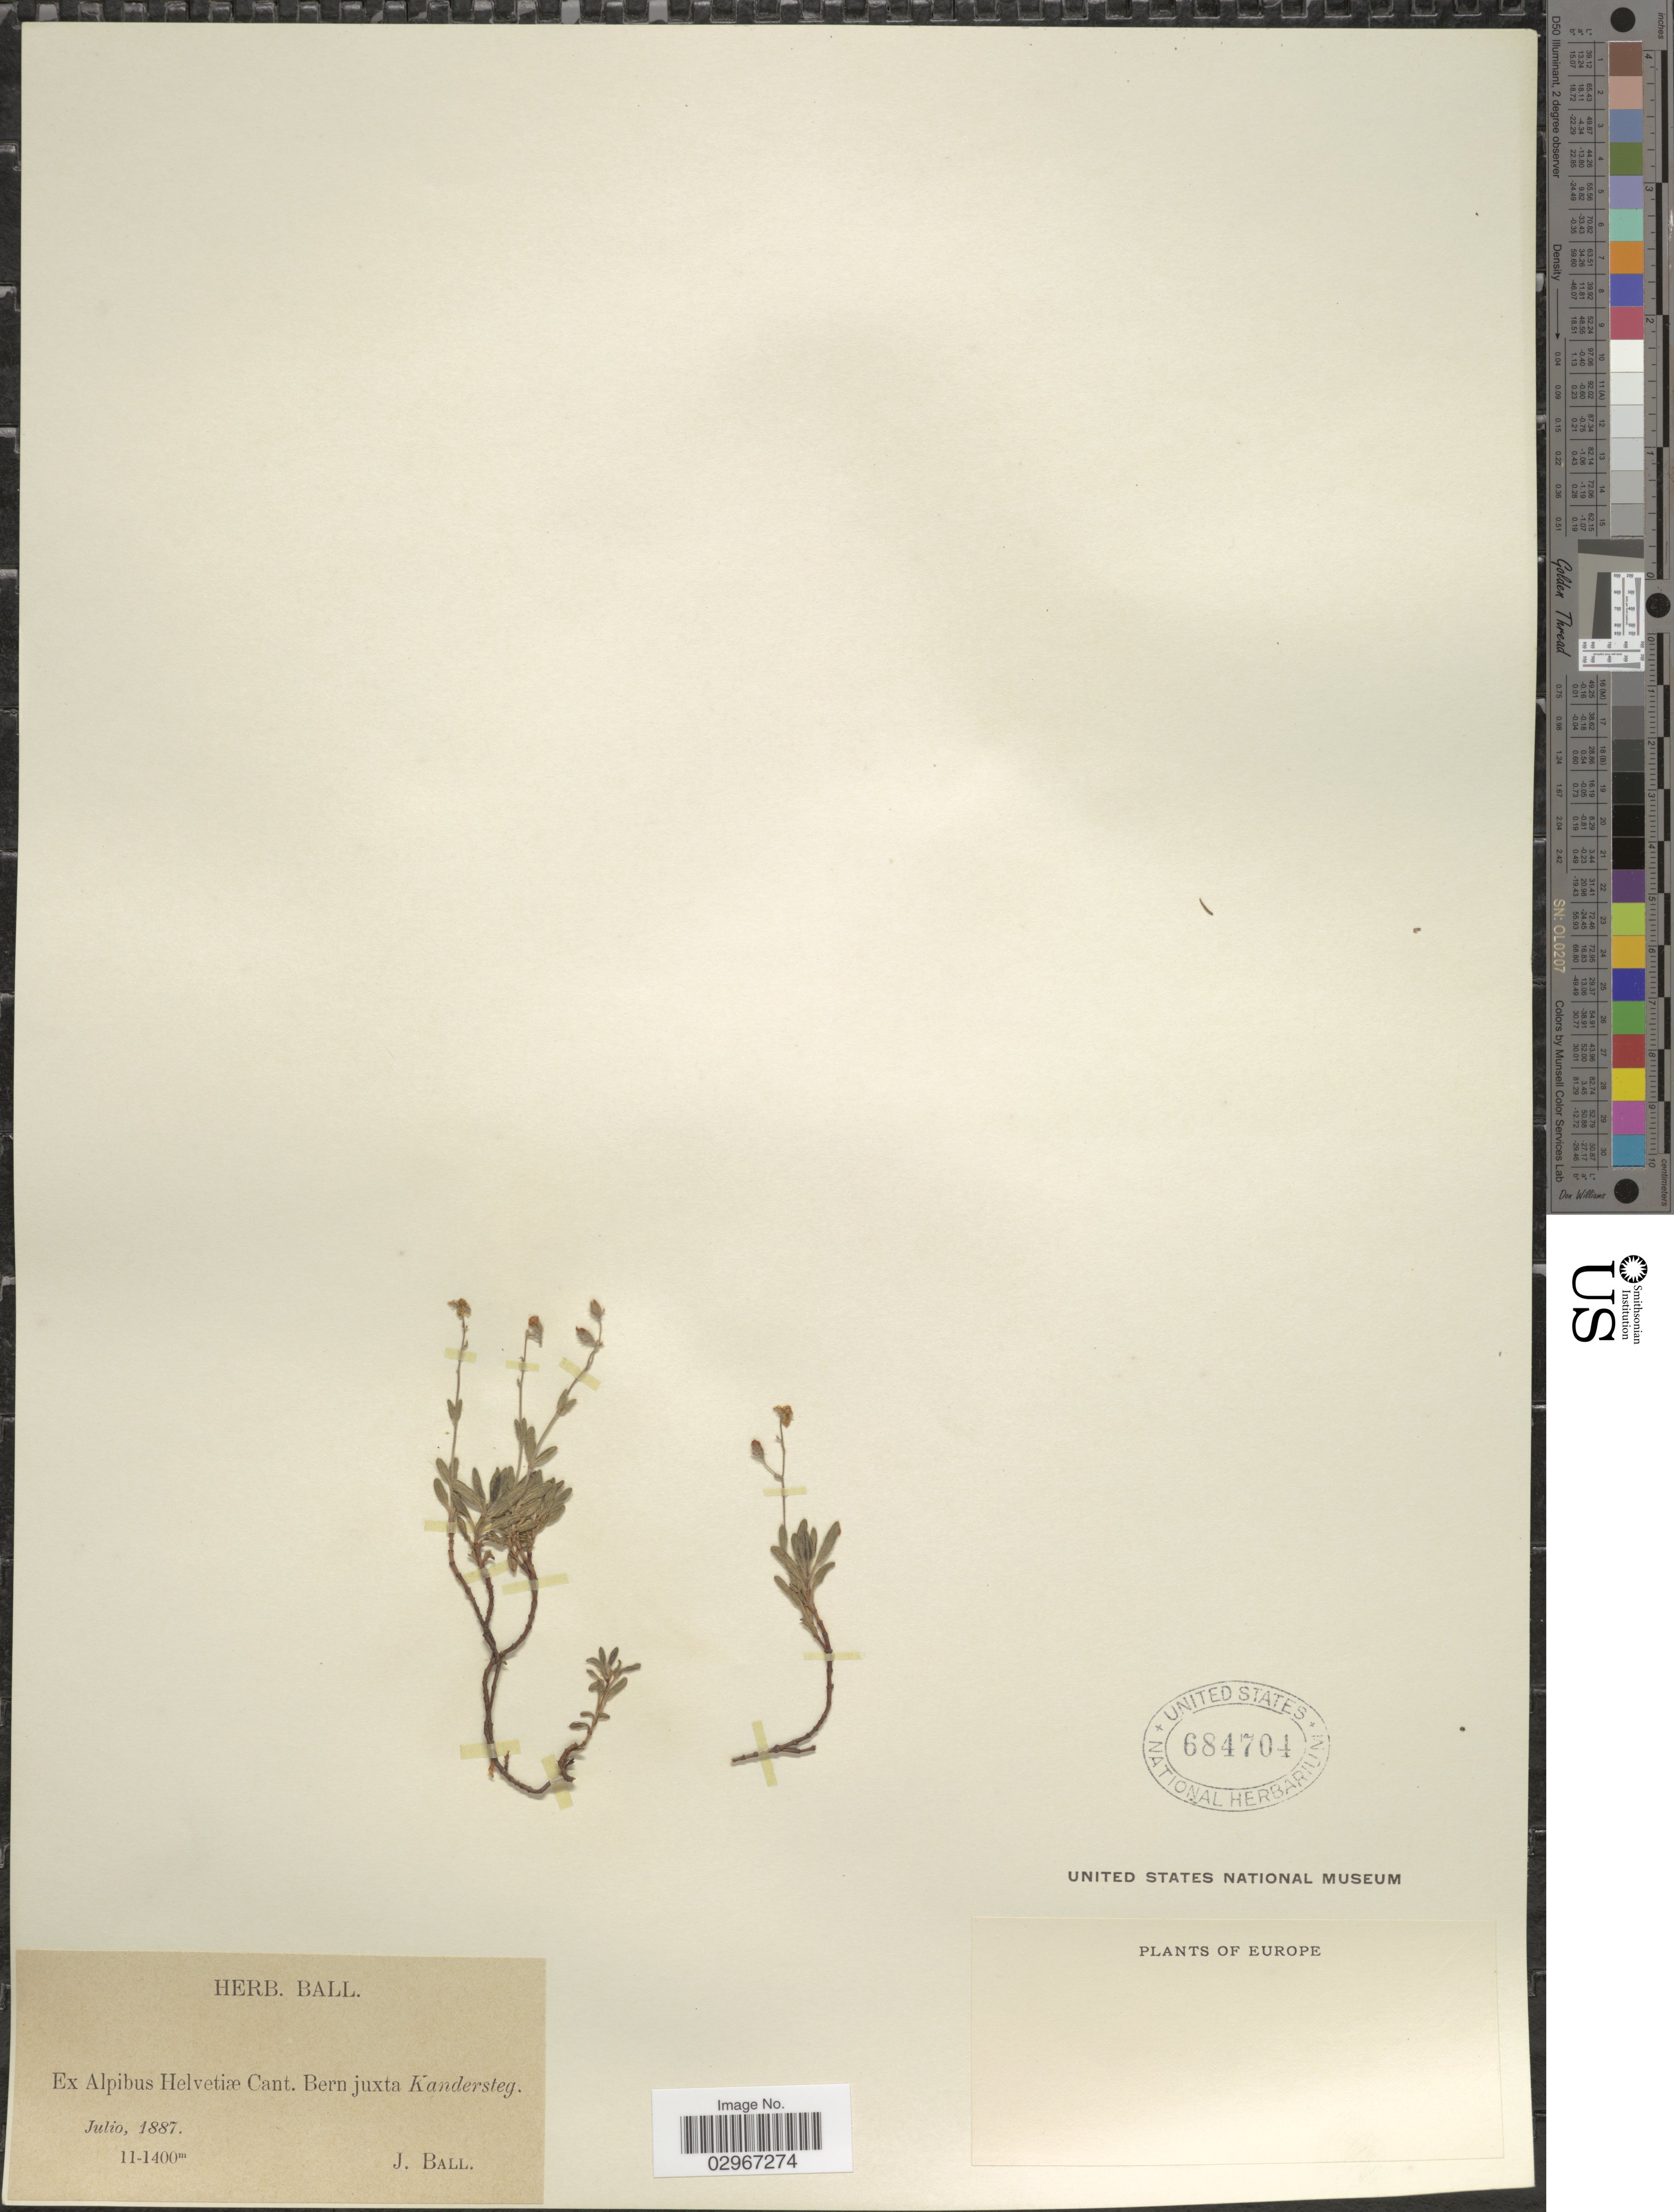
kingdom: Plantae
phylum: Tracheophyta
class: Magnoliopsida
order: Malvales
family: Cistaceae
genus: Helianthemum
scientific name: Helianthemum sp.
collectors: J. Ball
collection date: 1887-07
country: Switzerland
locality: Ex alpibus Helvetiæ Cant. Bern juxta Kandersteg, Europe.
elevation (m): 1100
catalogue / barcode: US 684704